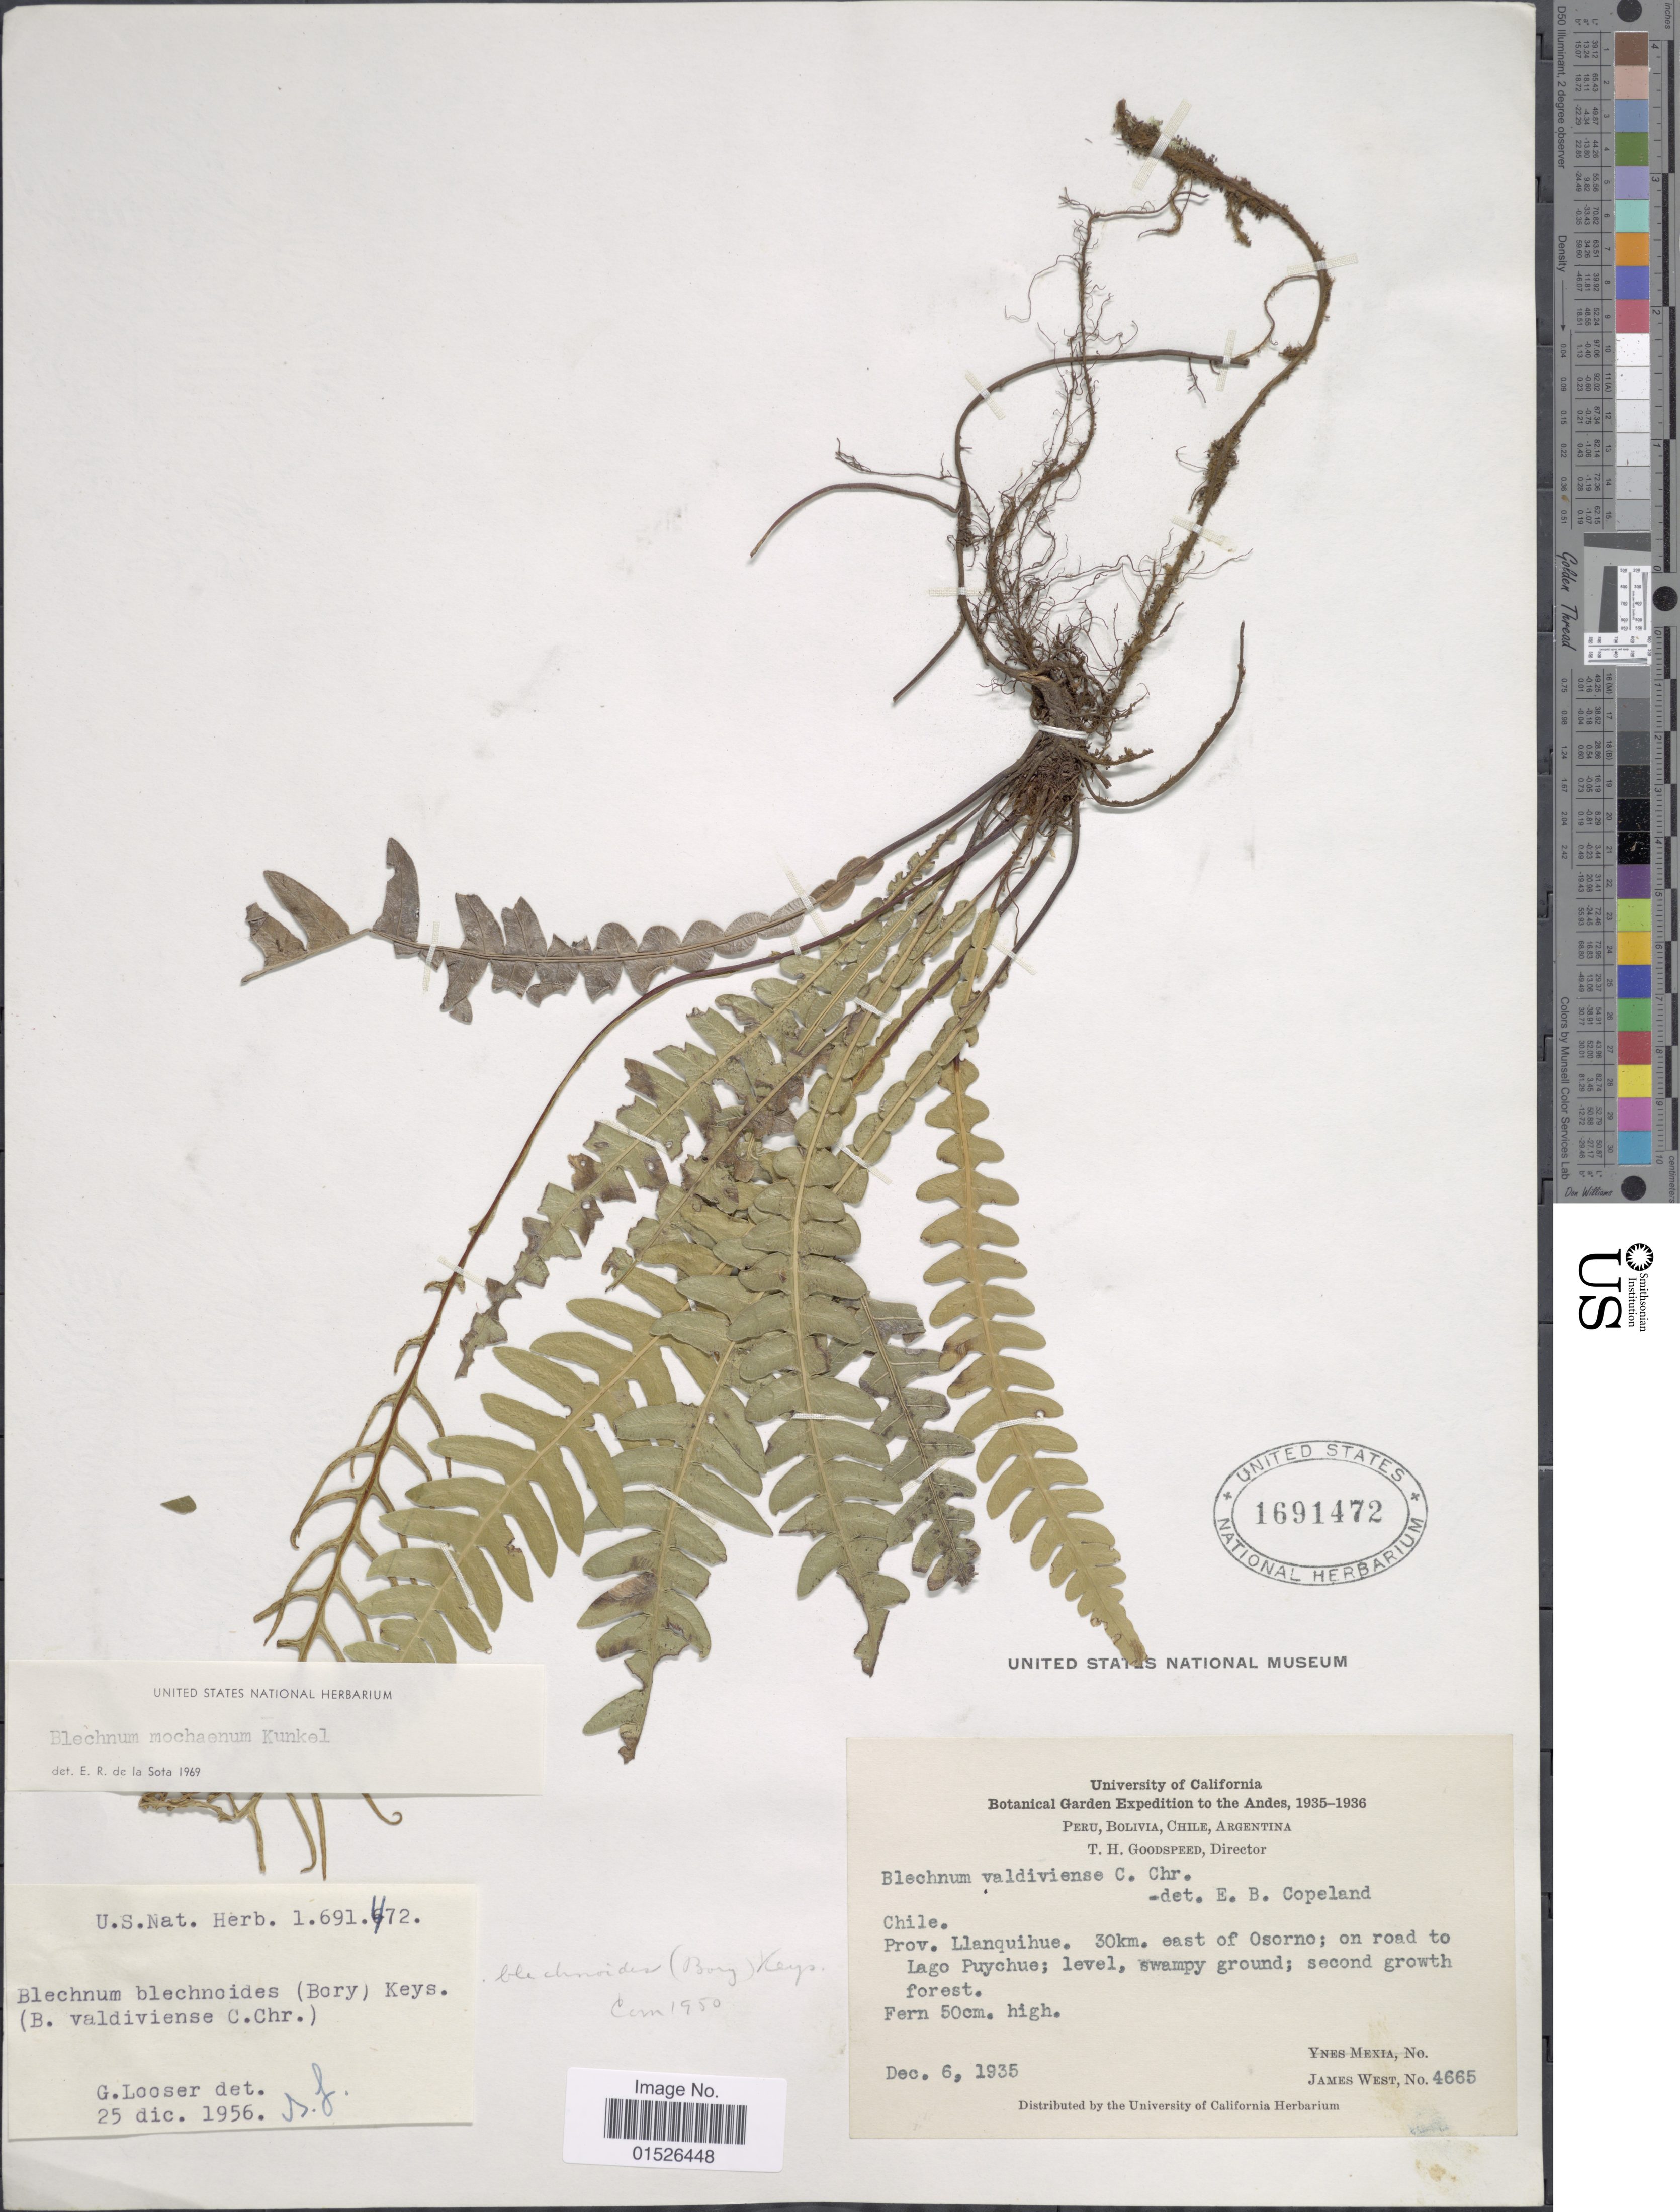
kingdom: Plantae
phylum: Tracheophyta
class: Polypodiopsida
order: Polypodiales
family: Blechnaceae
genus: Blechnum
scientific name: Blechnum mochaenum var. mochaenum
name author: G. Kunkel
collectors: Y. Mexia & J. West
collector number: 4665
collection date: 1935-12-06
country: Chile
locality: Chile, Prov. LLanquihue, 30km, east of Osorno; on road to Lago Puychue.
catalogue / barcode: US 1691472